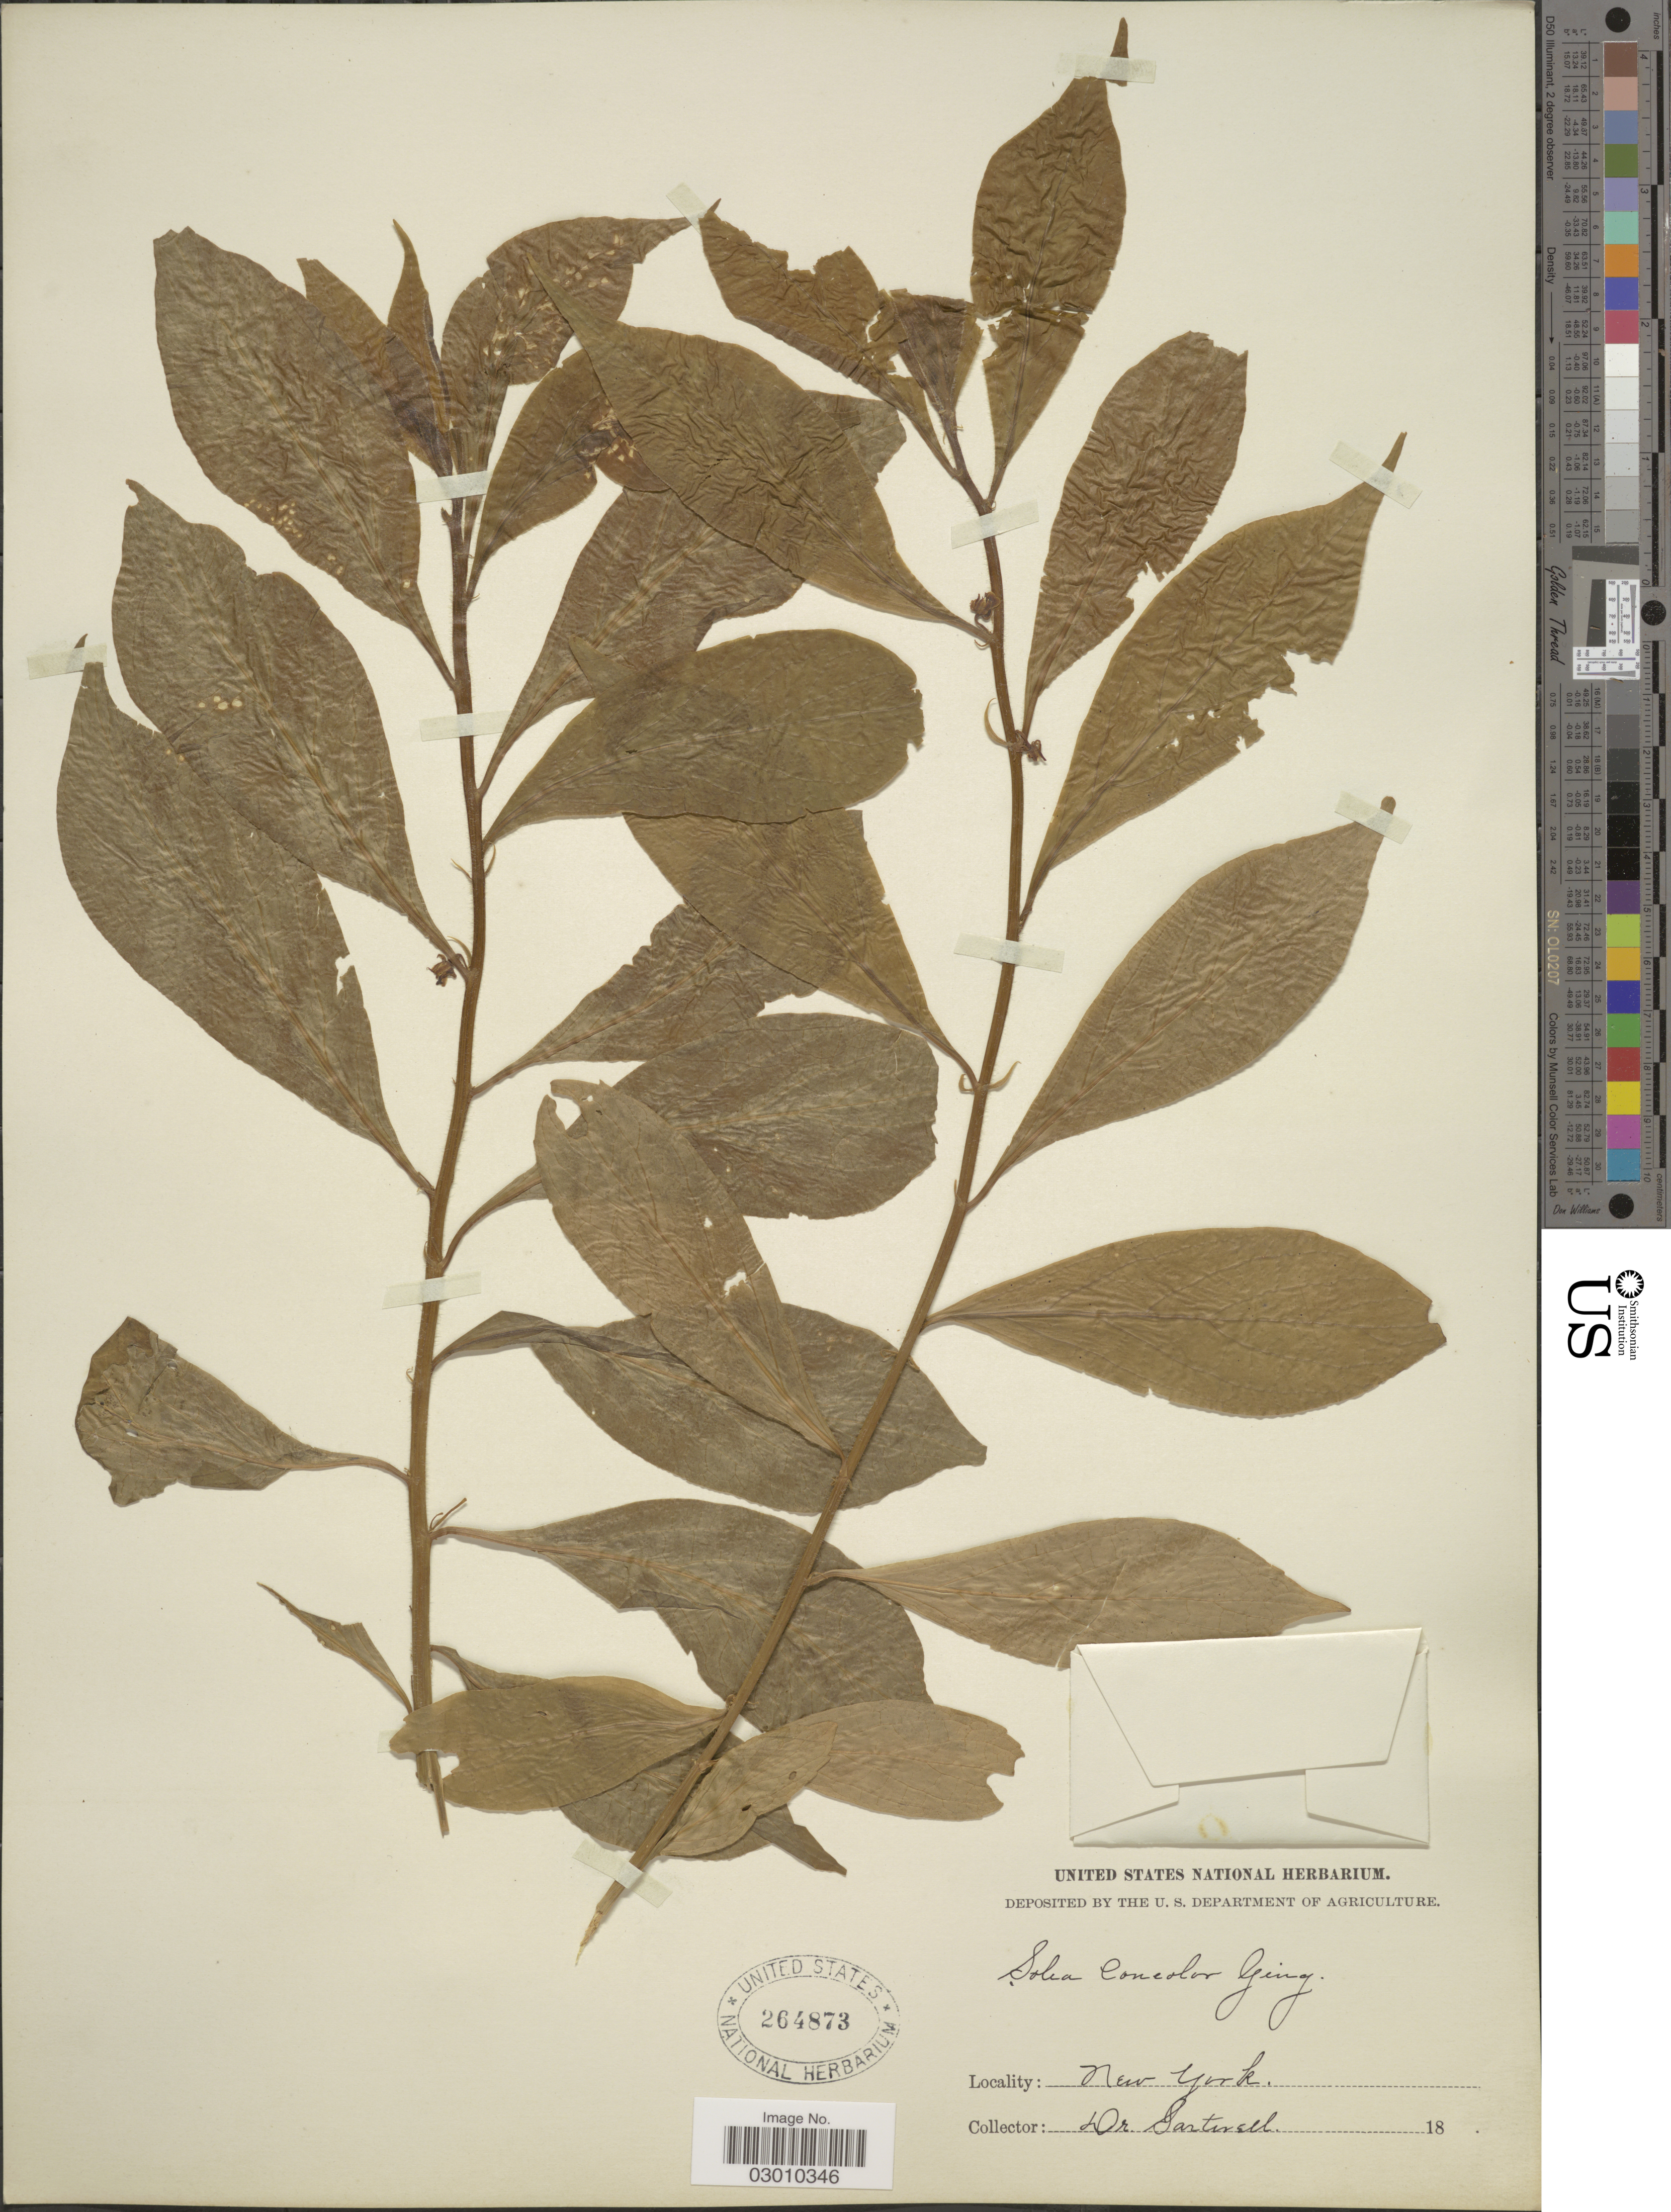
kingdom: Plantae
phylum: Tracheophyta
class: Magnoliopsida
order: Malpighiales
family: Violaceae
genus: Cubelium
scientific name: Cubelium concolor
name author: (T.F. Forst.) Raf. ex Britton & A. Br.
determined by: Strong, Mark T., (BOT), Smithsonian Institution - National Museum of Natural History (UNITED STATES)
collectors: Sartwell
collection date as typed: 18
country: United States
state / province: New York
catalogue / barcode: US 264873